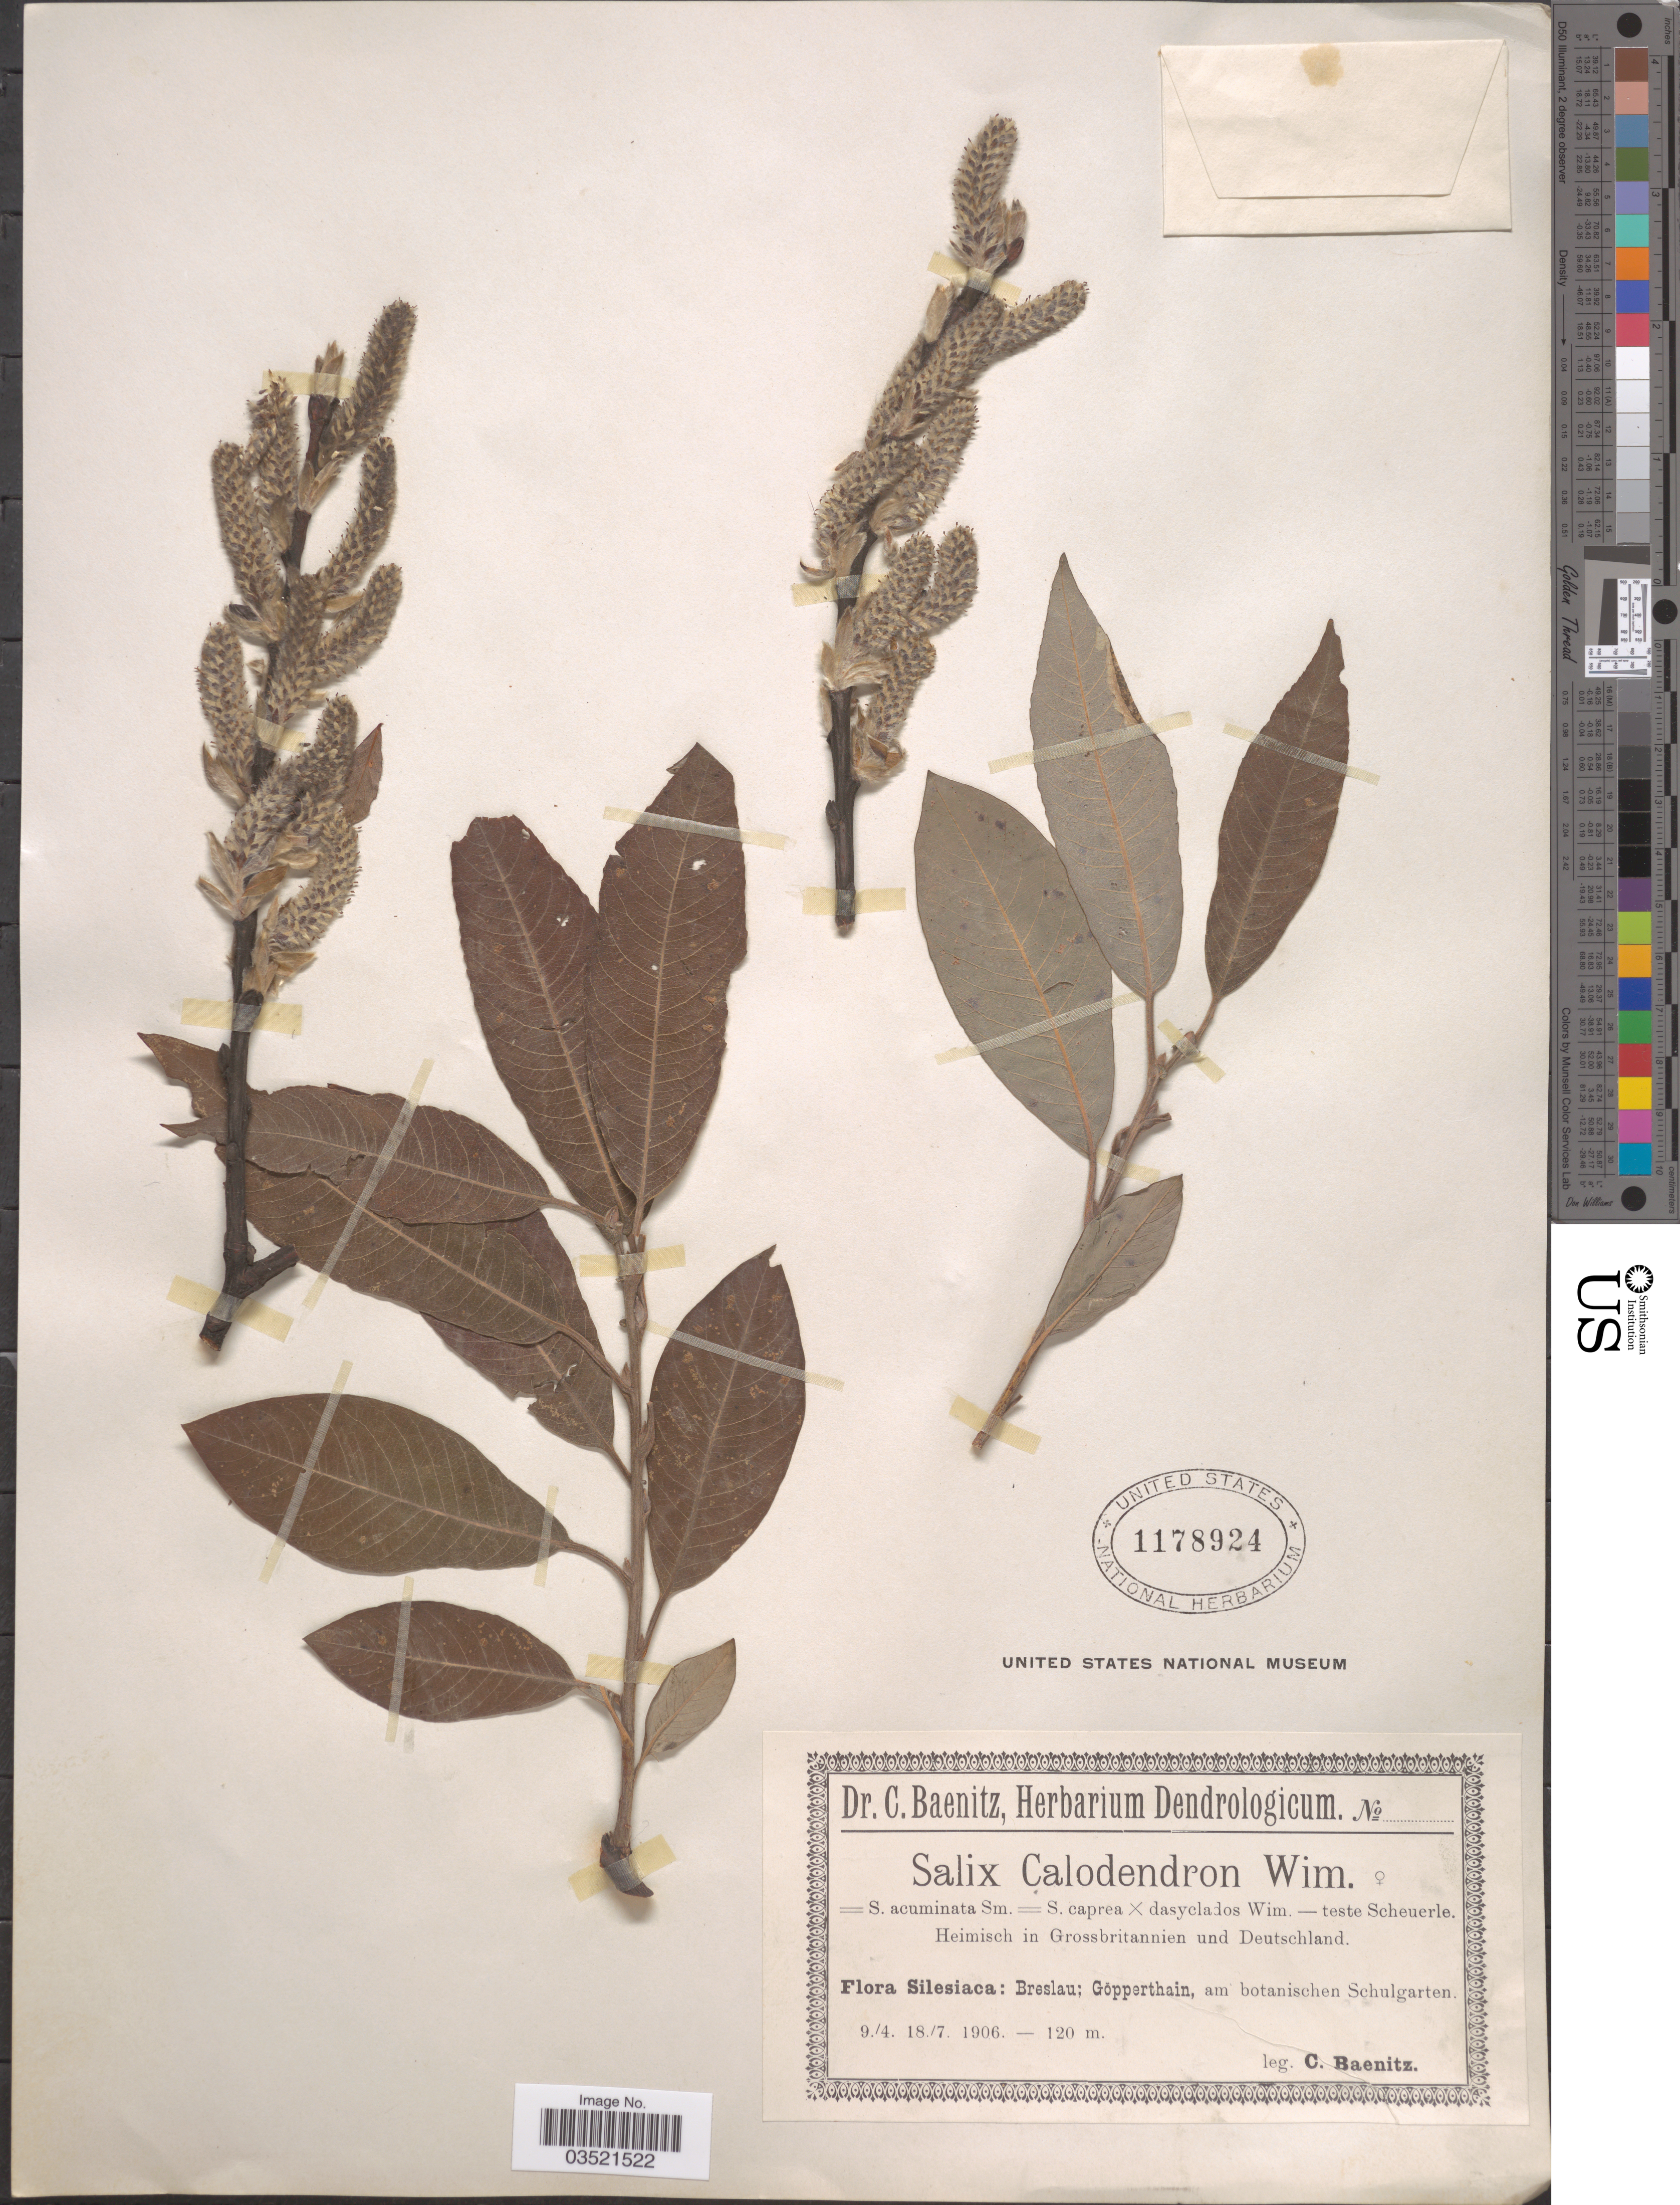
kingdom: Plantae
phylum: Tracheophyta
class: Magnoliopsida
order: Malpighiales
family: Salicaceae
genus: Salix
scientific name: Salix calodendron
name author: Wimm.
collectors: C. G. Baenitz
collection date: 1906-04-09/1906-07-18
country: Poland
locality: Silesiaca: Breslau; Göpperthain, am botanischen Schulgarten.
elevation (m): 120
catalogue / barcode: US 1178924